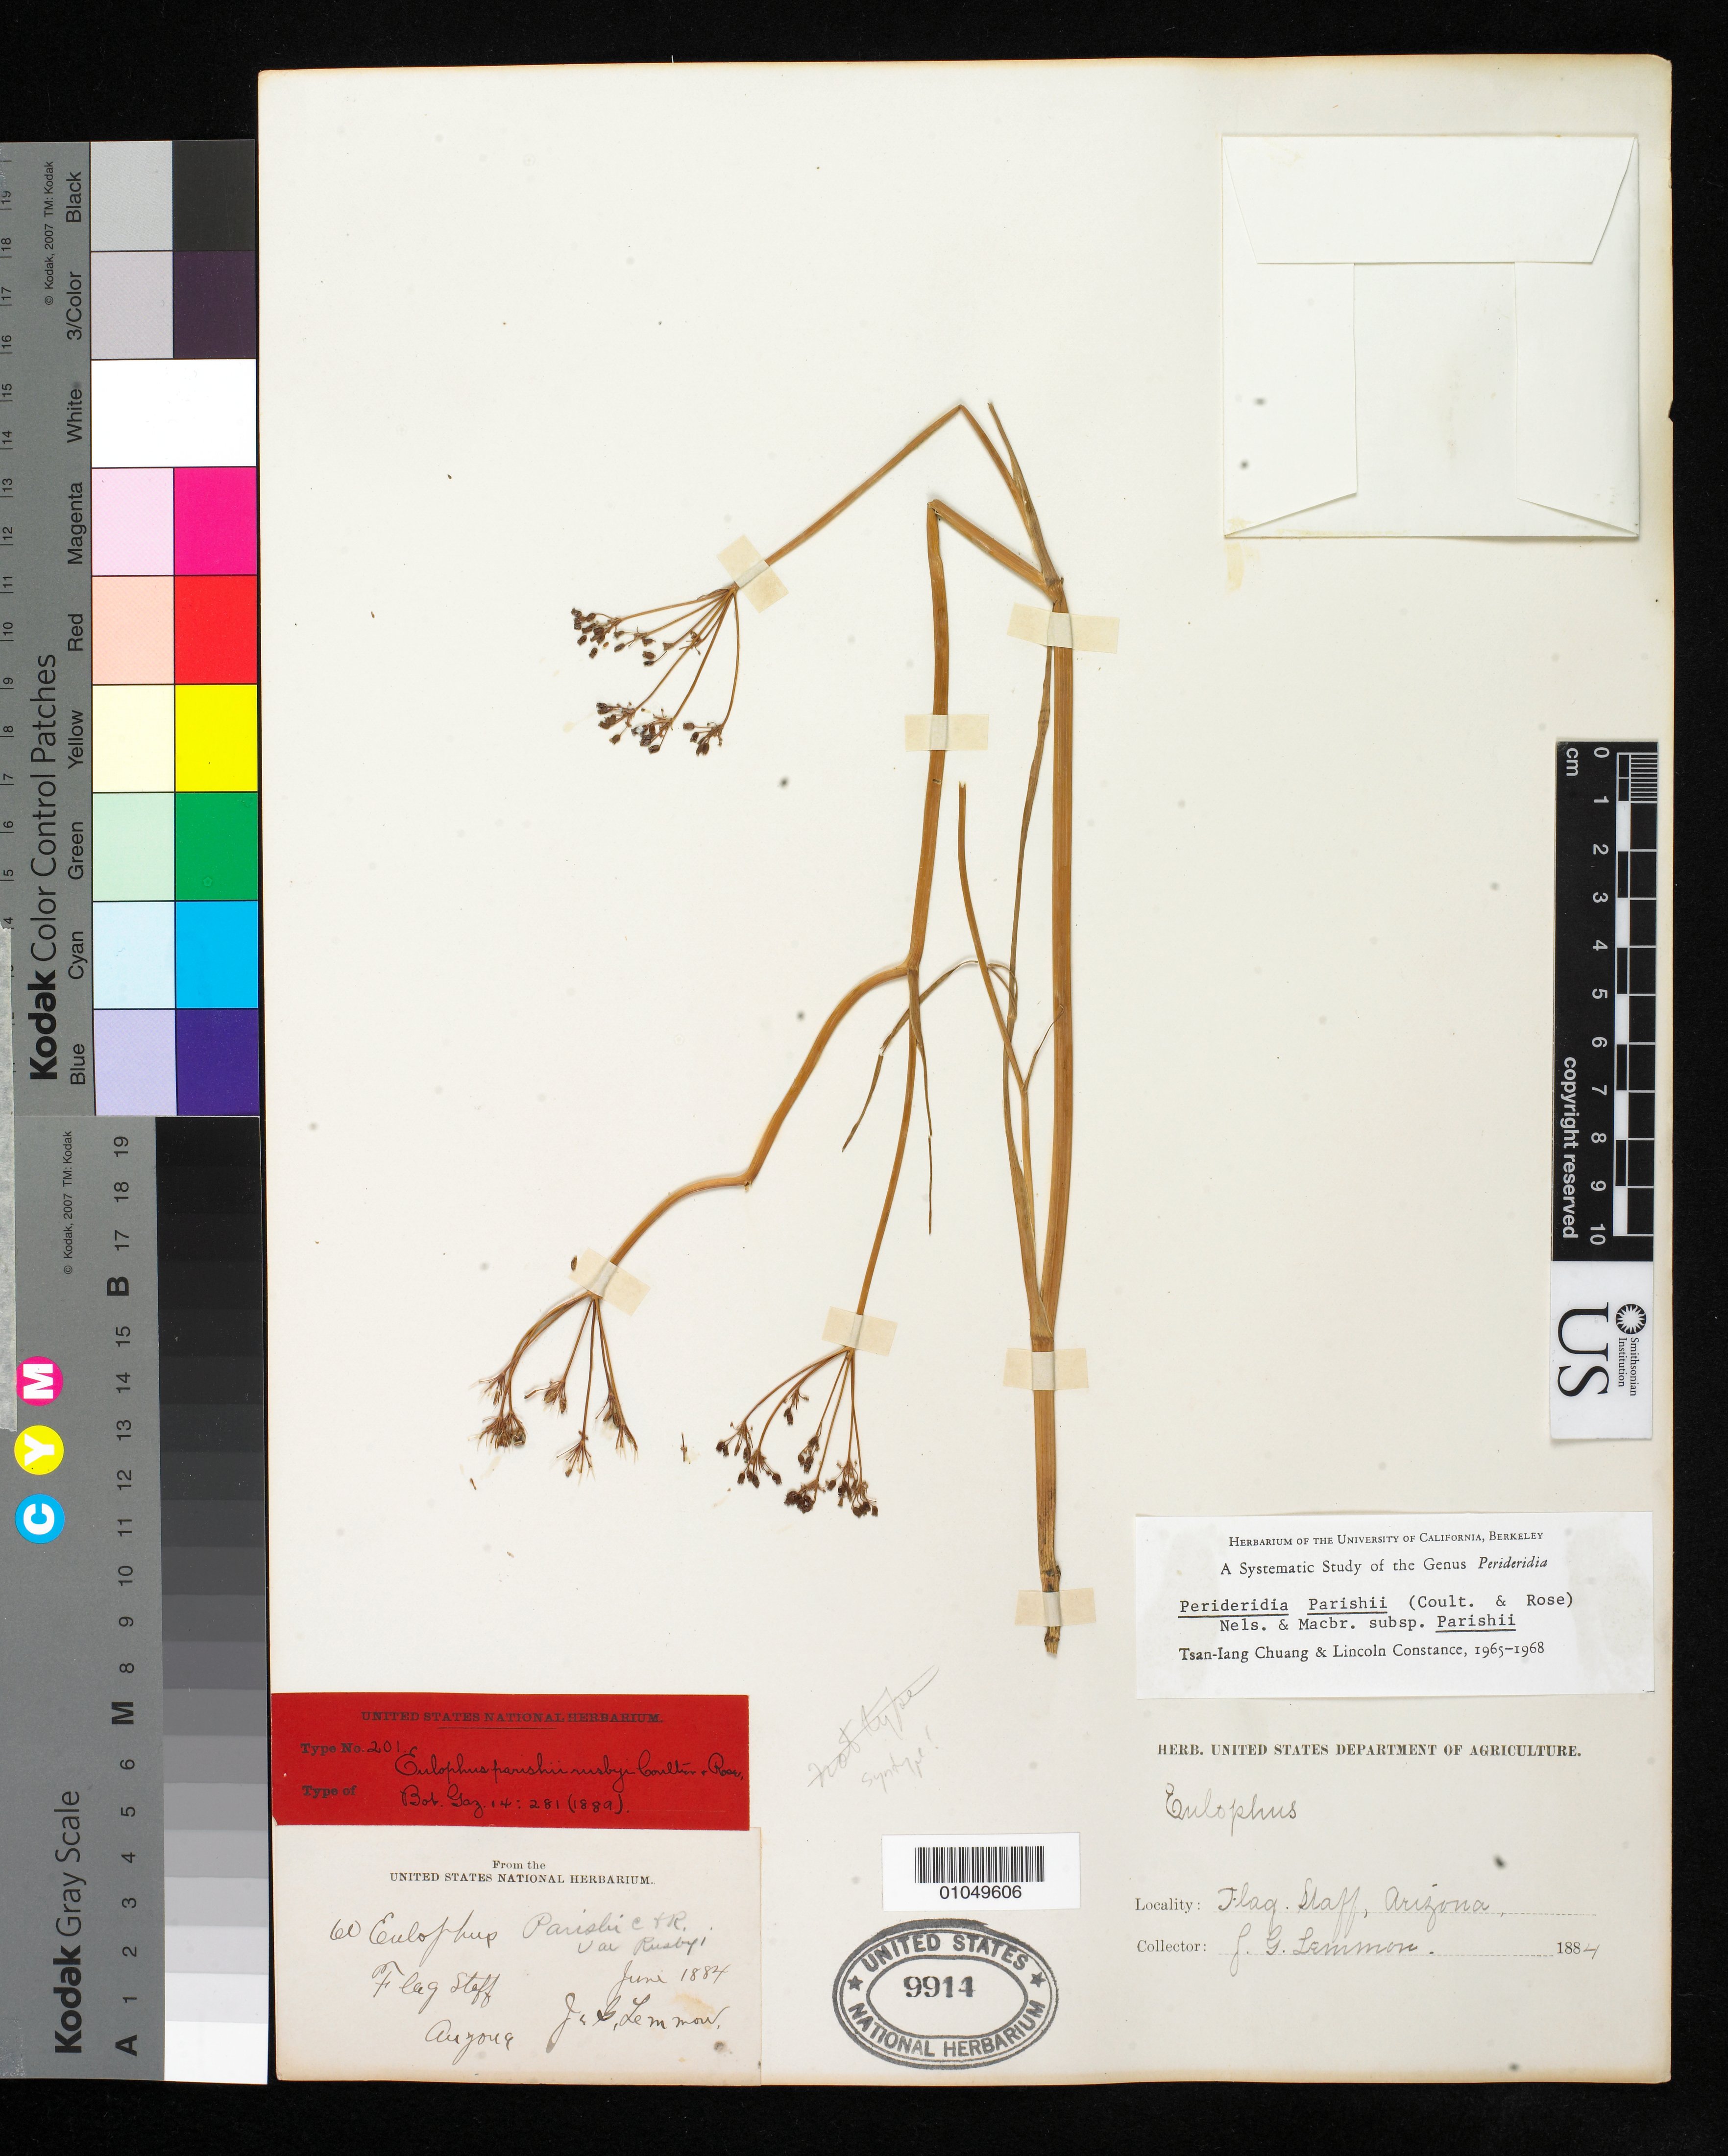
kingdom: Plantae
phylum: Tracheophyta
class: Magnoliopsida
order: Apiales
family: Apiaceae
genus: Eulophus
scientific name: Eulophus parishii var. rusbyi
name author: J.M. Coult. & Rose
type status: Syntype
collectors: J. Lemmon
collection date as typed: Jun 1884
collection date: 1884-06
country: United States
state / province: Arizona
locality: Flagstaff.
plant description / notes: Lectotype collection is Rusby 629 as (effectively) designated by Chuang & Constance, 1969.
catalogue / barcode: US 9914